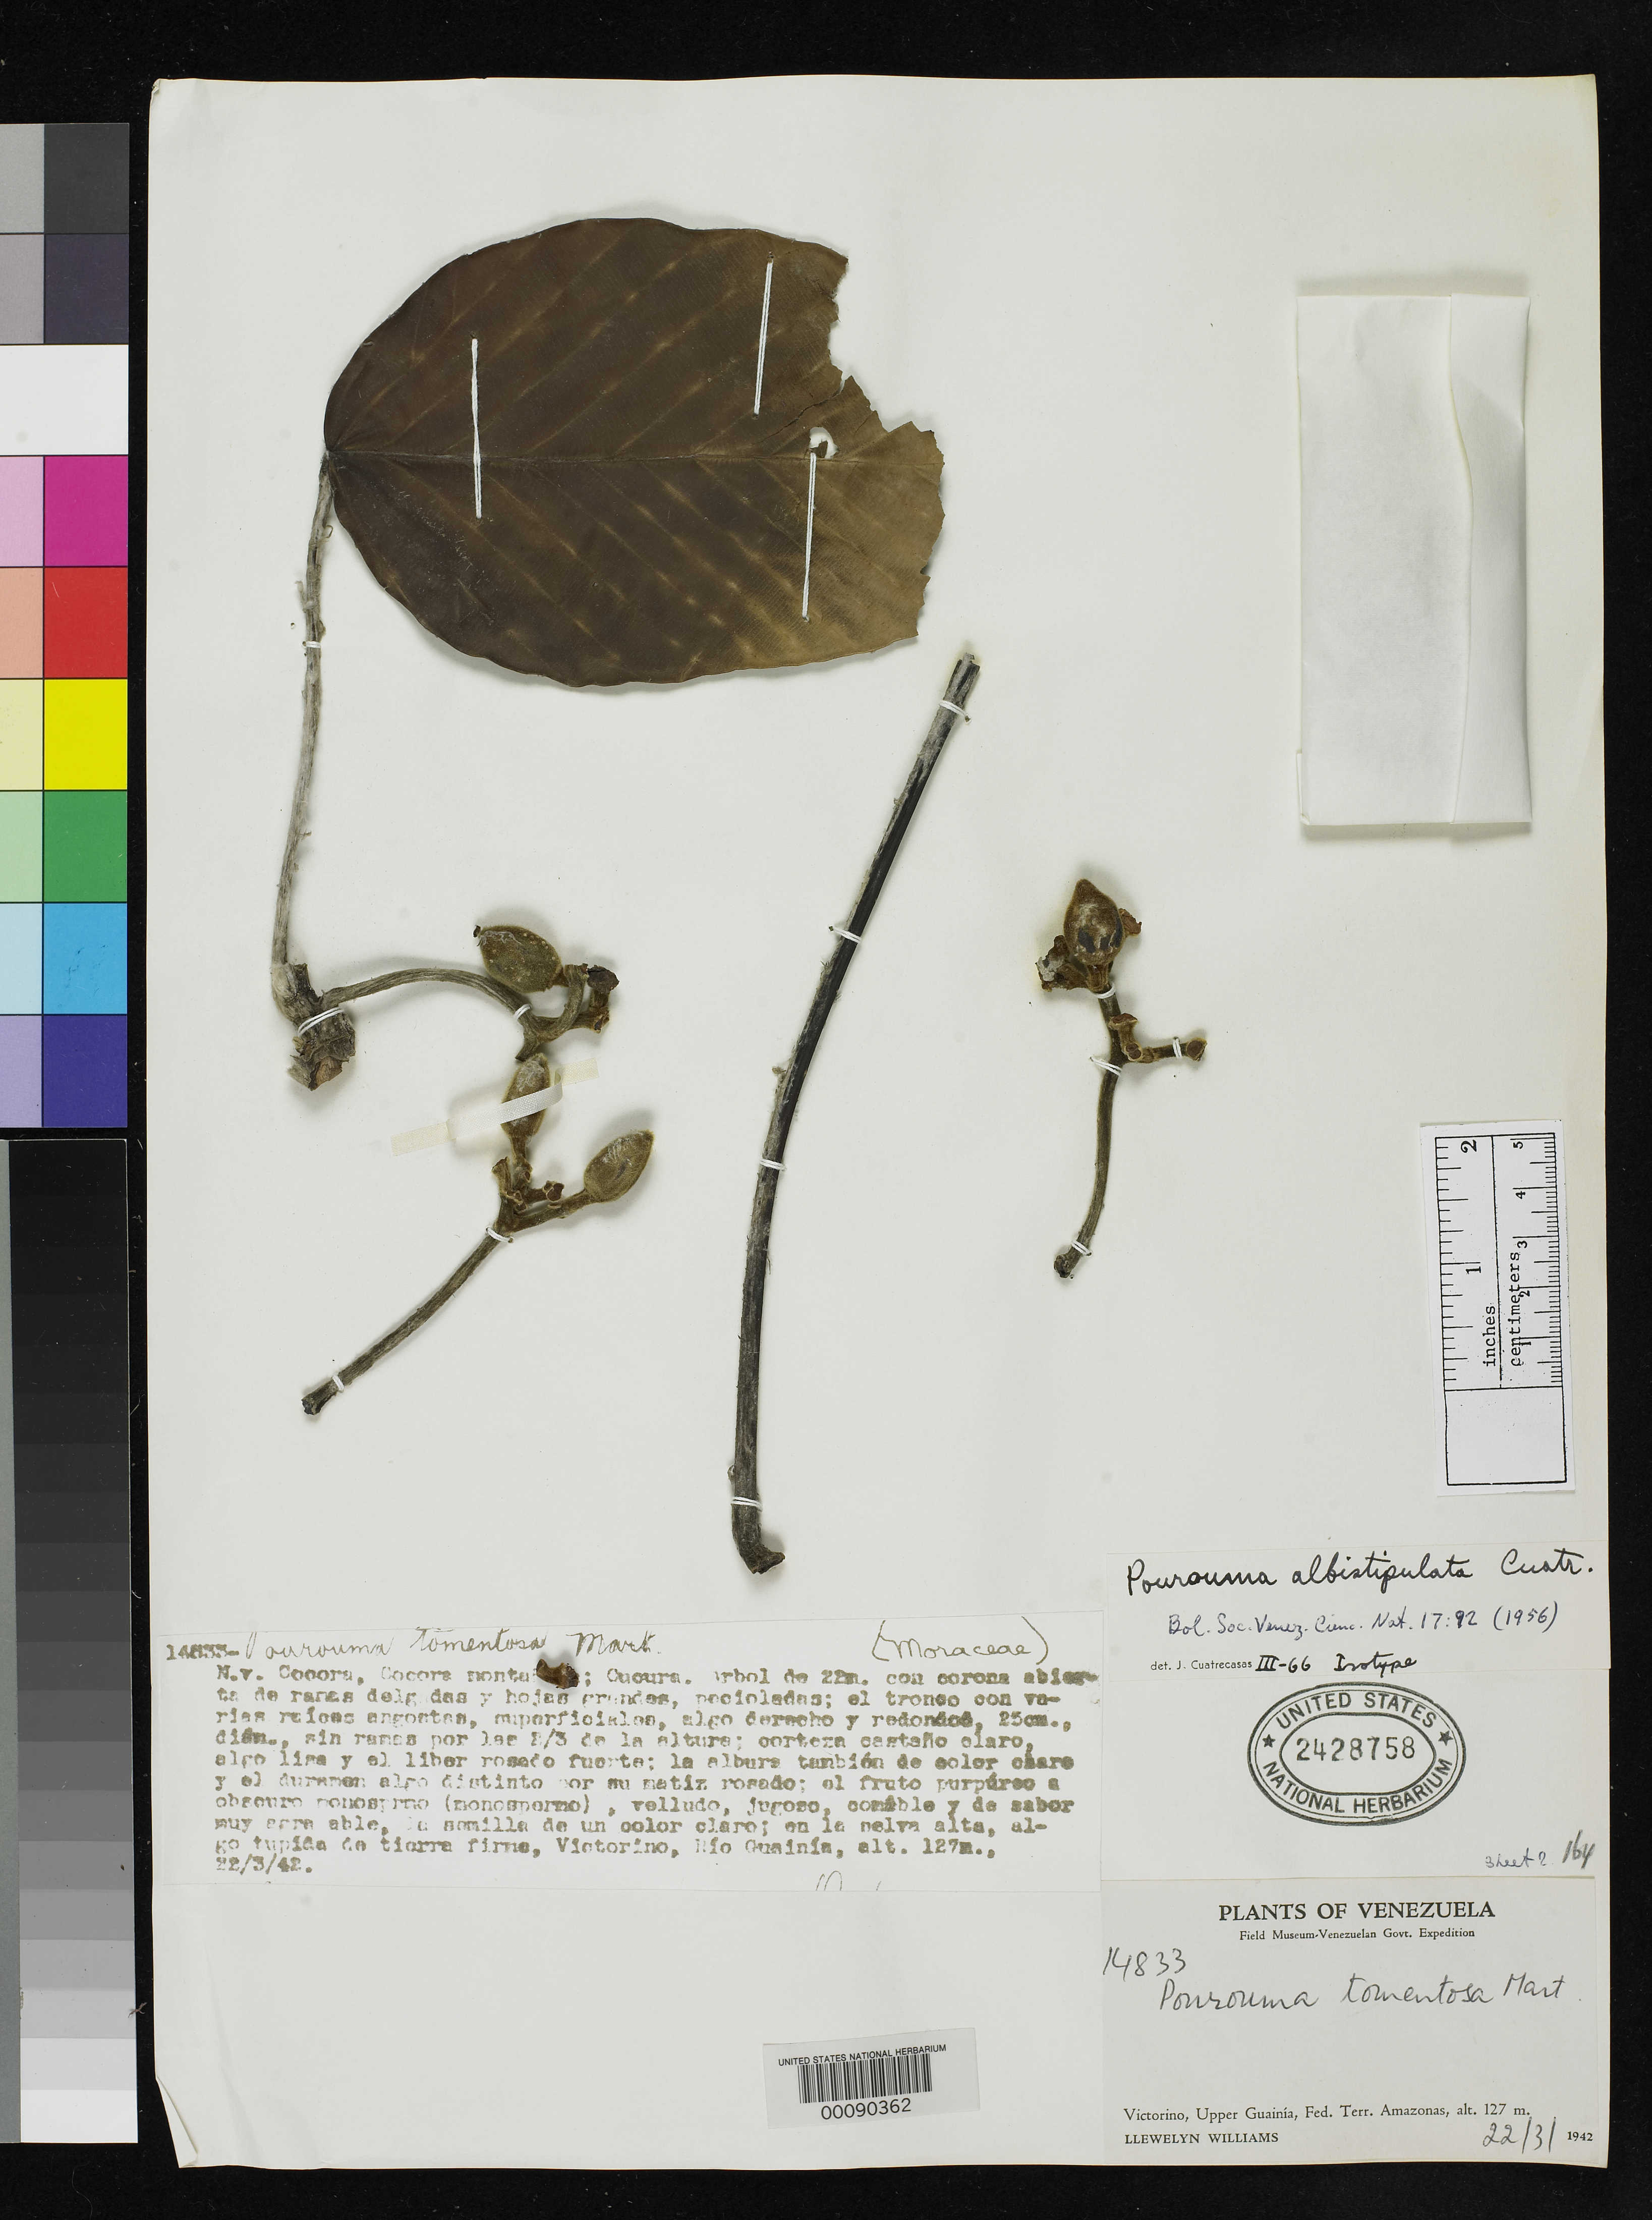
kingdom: Plantae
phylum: Tracheophyta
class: Magnoliopsida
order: Rosales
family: Urticaceae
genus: Pourouma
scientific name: Pourouma albistipulata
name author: Cuatrec.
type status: Isotype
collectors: Ll. Williams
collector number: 14833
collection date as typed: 22 Mar 1942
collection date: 1942-03-22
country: Venezuela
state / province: Amazonas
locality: Vittorino, upper Guainia.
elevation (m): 127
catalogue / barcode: US 2428758